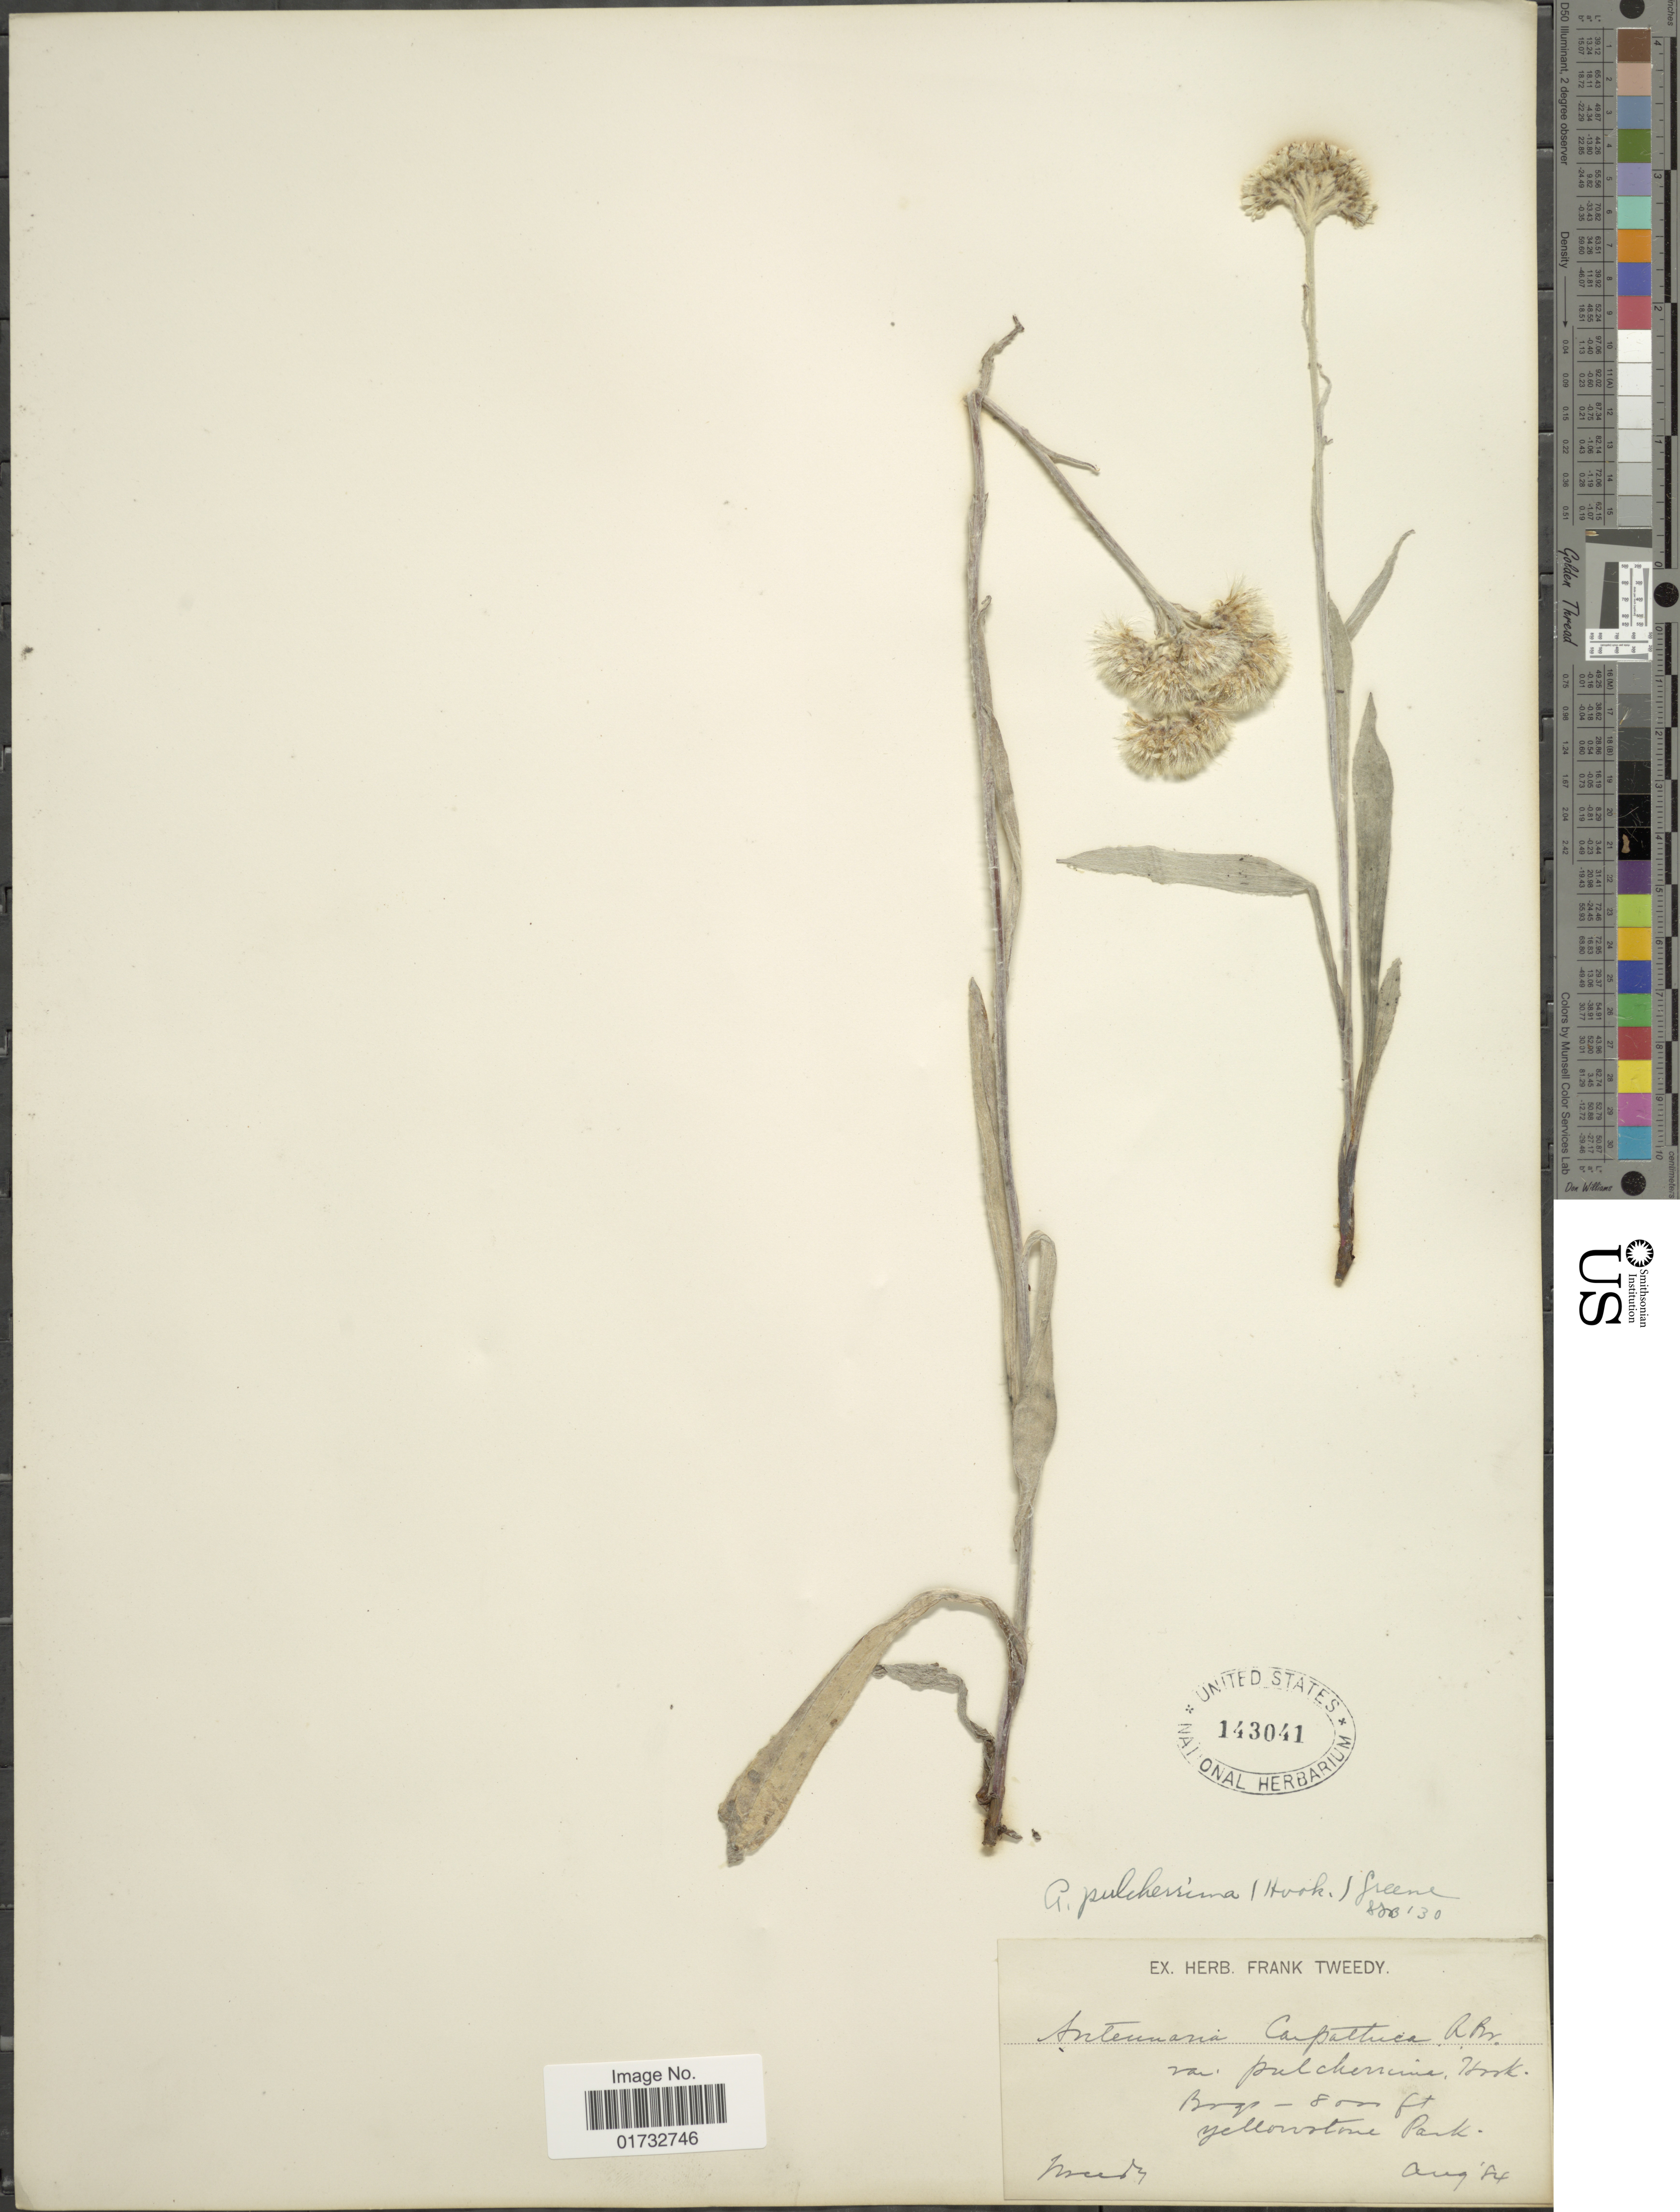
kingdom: Plantae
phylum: Tracheophyta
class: Magnoliopsida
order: Asterales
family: Asteraceae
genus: Antennaria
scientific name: Antennaria pulcherrima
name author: (Hook.) Greene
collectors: F. Tweedy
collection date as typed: Transcribed d/m/y: /8/84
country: United States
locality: Yellowstone Park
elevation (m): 2438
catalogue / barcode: US 143041